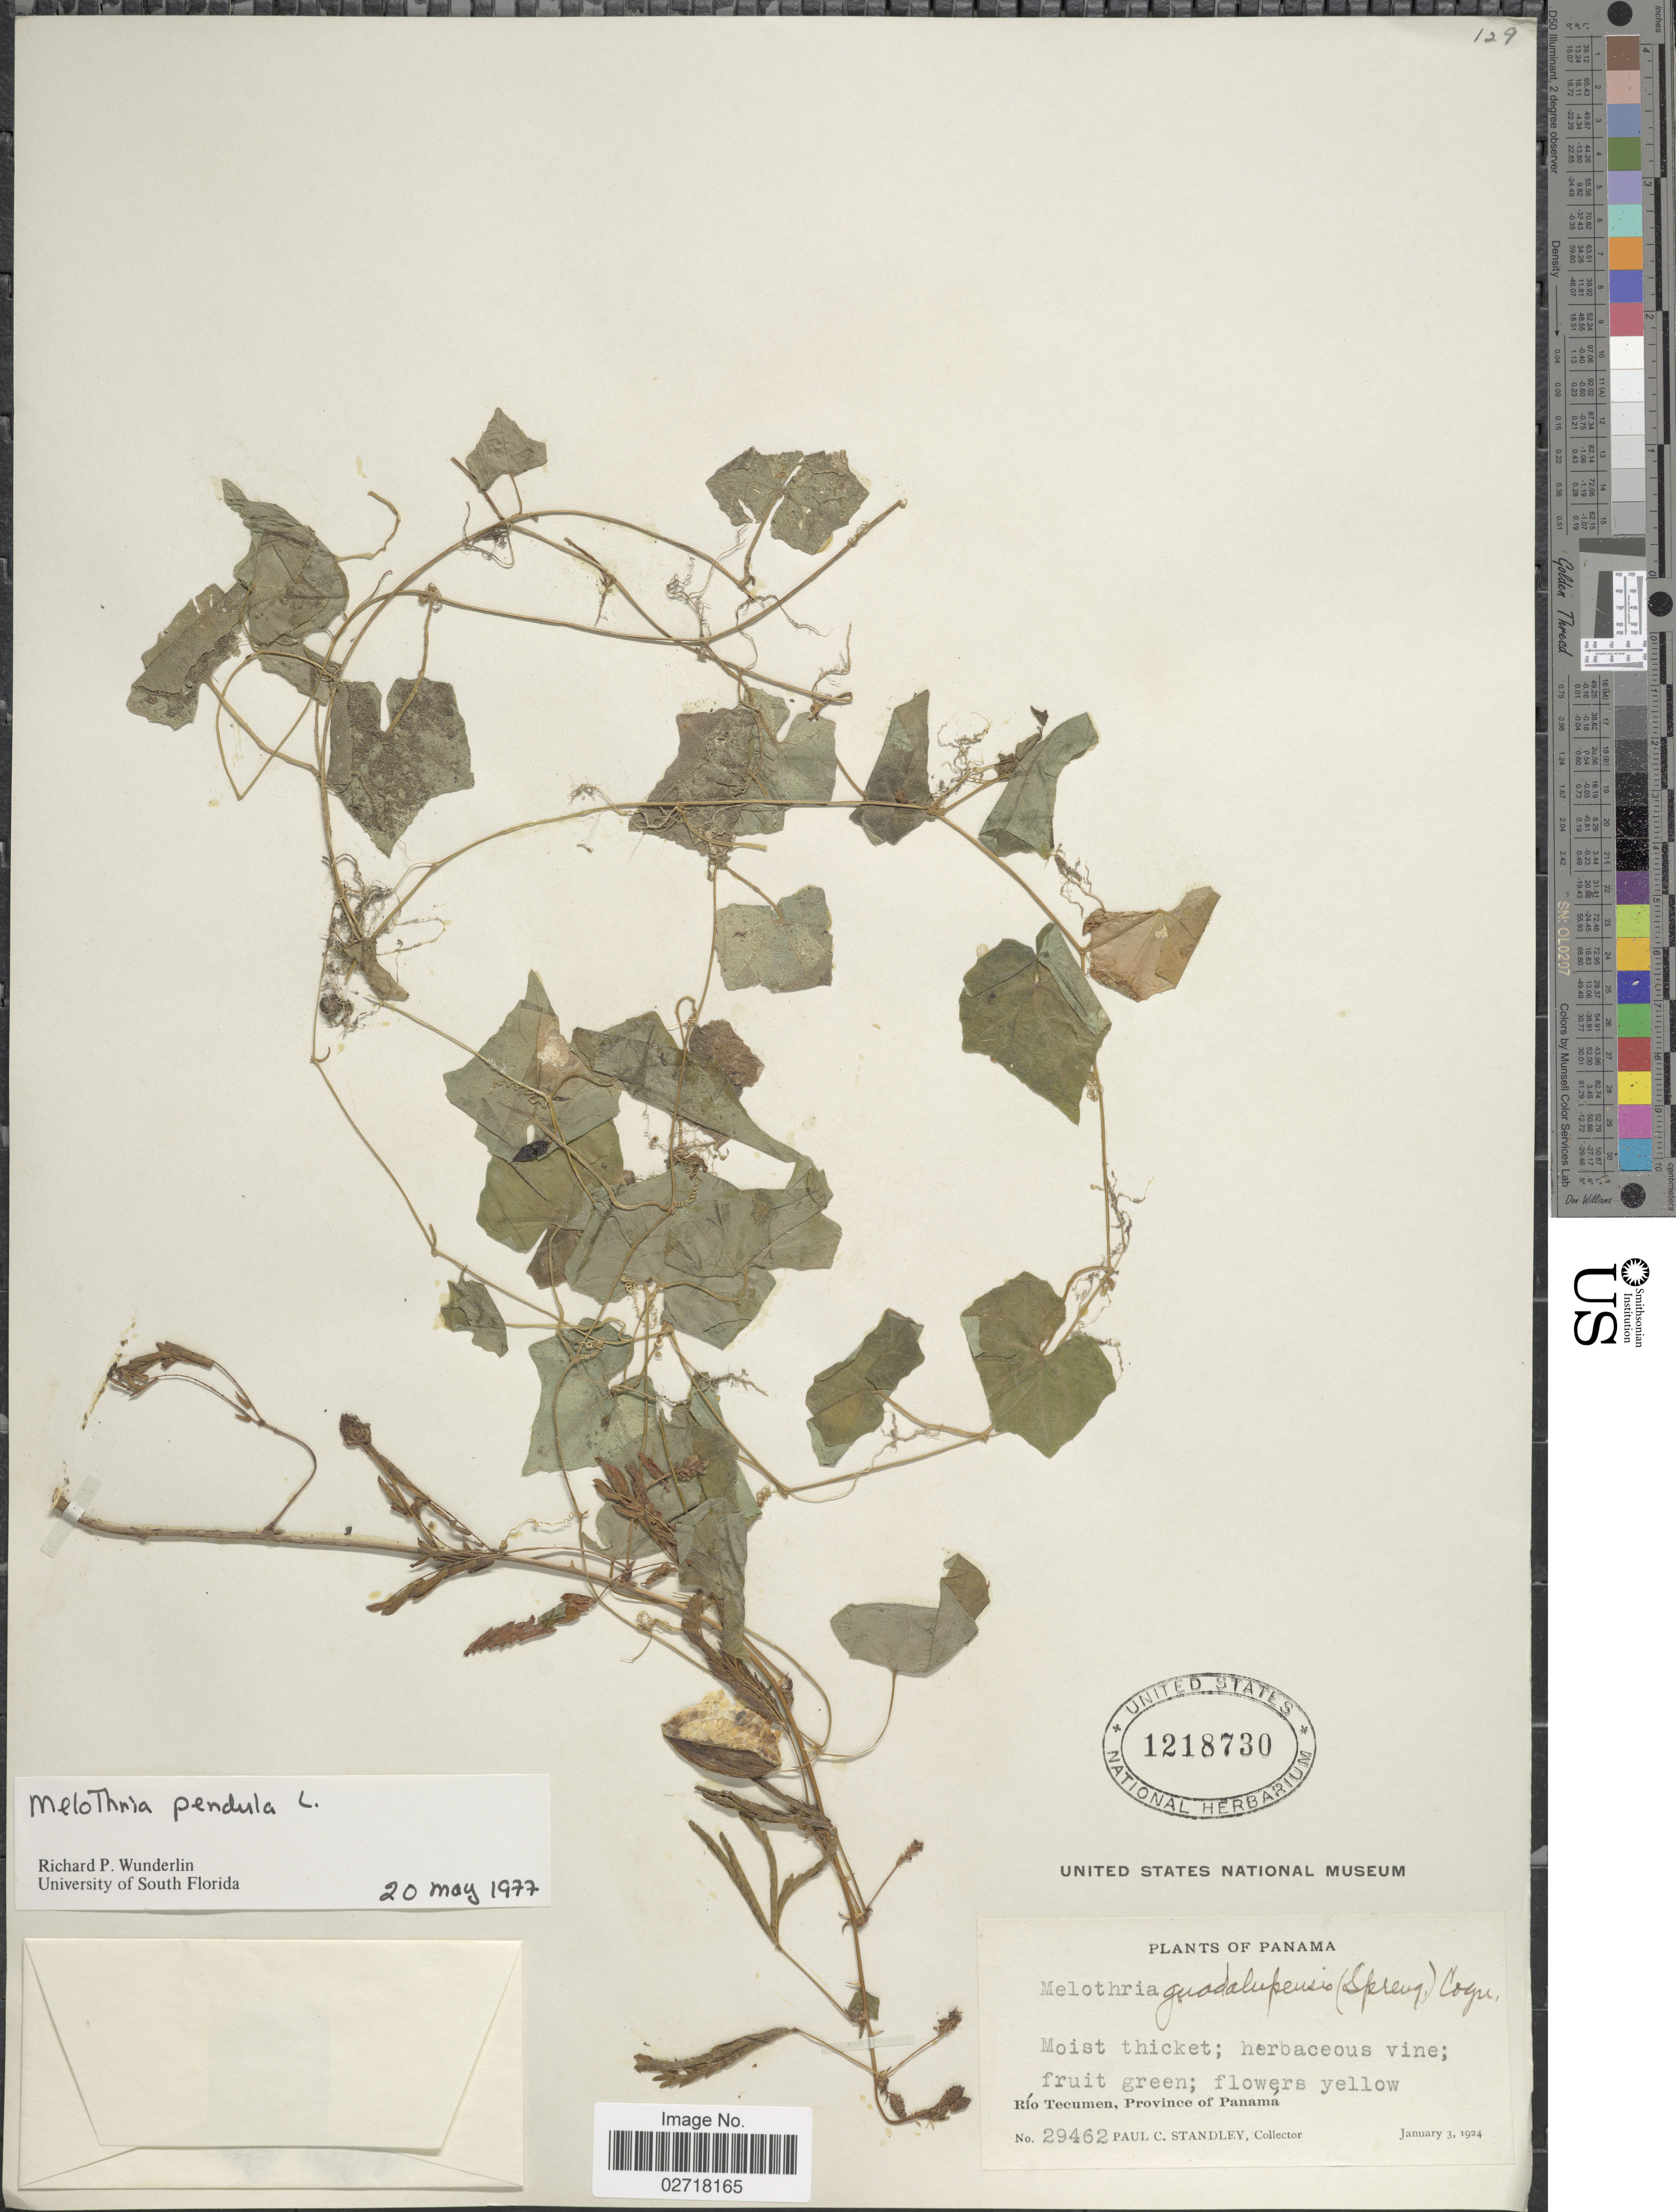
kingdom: Plantae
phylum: Tracheophyta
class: Magnoliopsida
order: Cucurbitales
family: Cucurbitaceae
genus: Melothria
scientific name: Melothria pendula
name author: L.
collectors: P. C. Standley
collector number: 29462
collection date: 1924-01-03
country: Panama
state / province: Panamá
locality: Rio Tecumen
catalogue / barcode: US 1218730